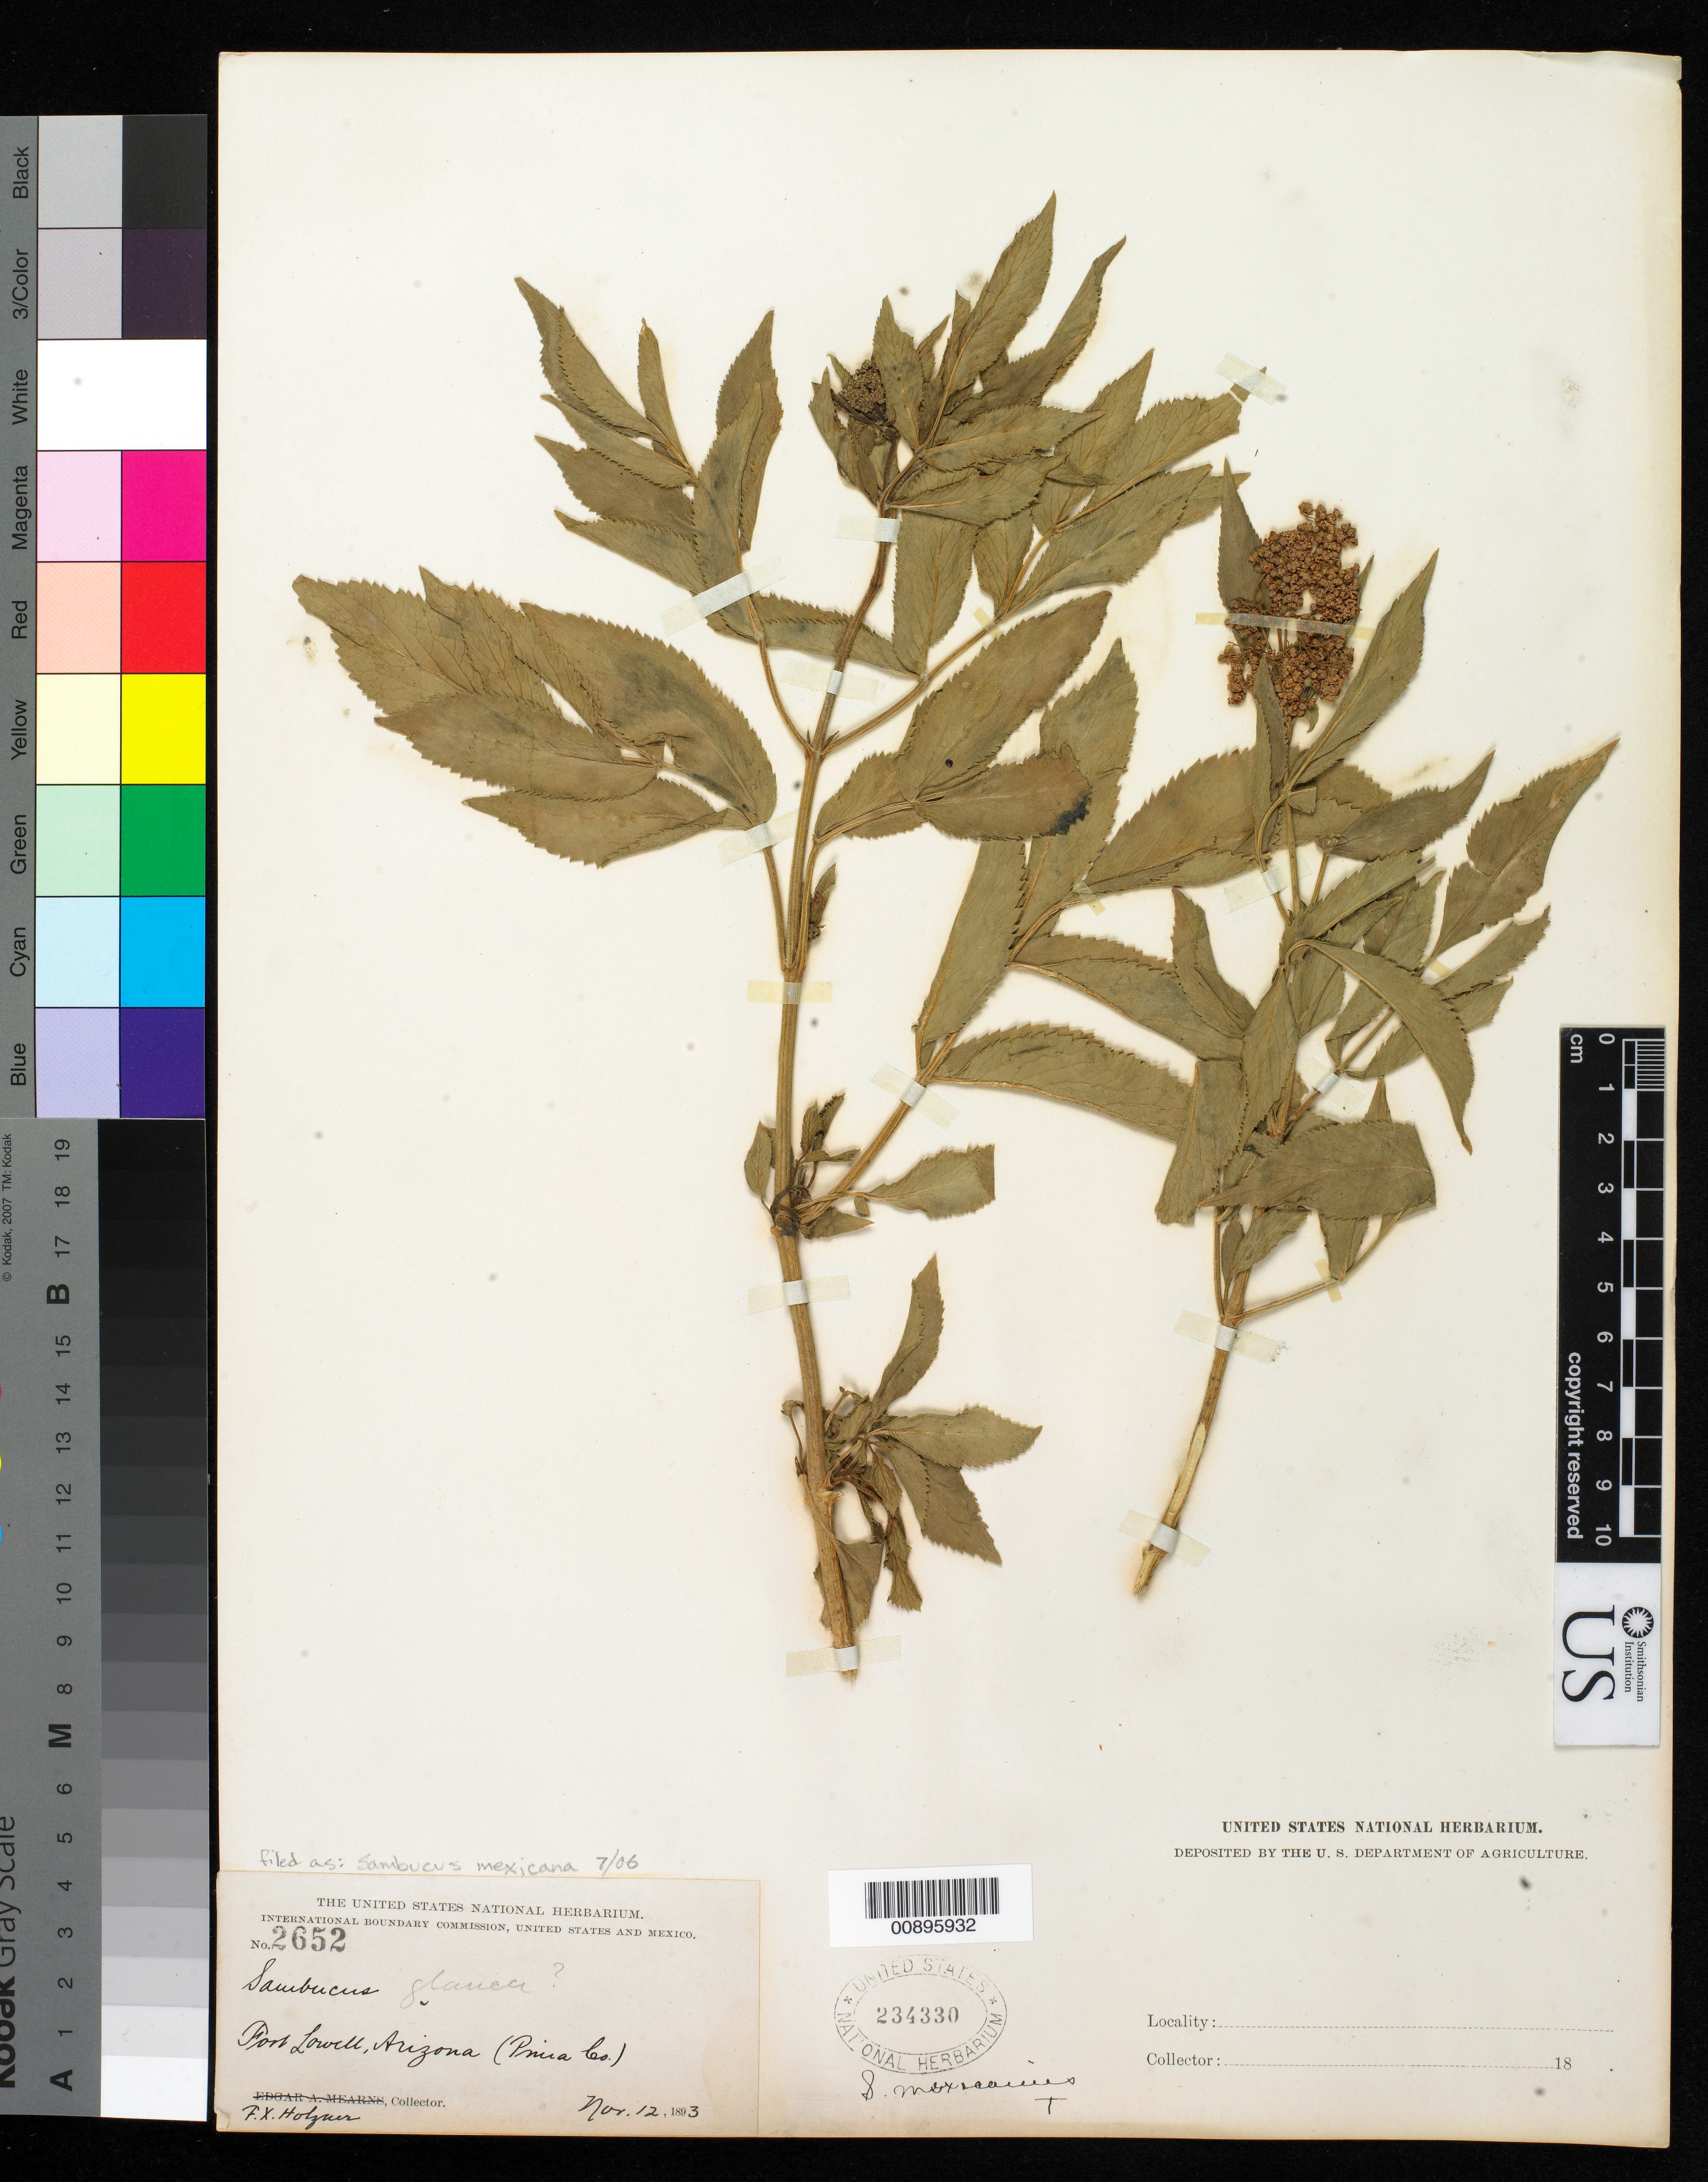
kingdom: Plantae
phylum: Tracheophyta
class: Magnoliopsida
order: Dipsacales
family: Viburnaceae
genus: Sambucus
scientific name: Sambucus mexicana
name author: C. Presl ex DC.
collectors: F. X. Holzner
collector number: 2652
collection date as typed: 12 Nov 1893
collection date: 1893-11-12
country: United States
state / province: Arizona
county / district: Pima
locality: Fort Lowell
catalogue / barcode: US 234330